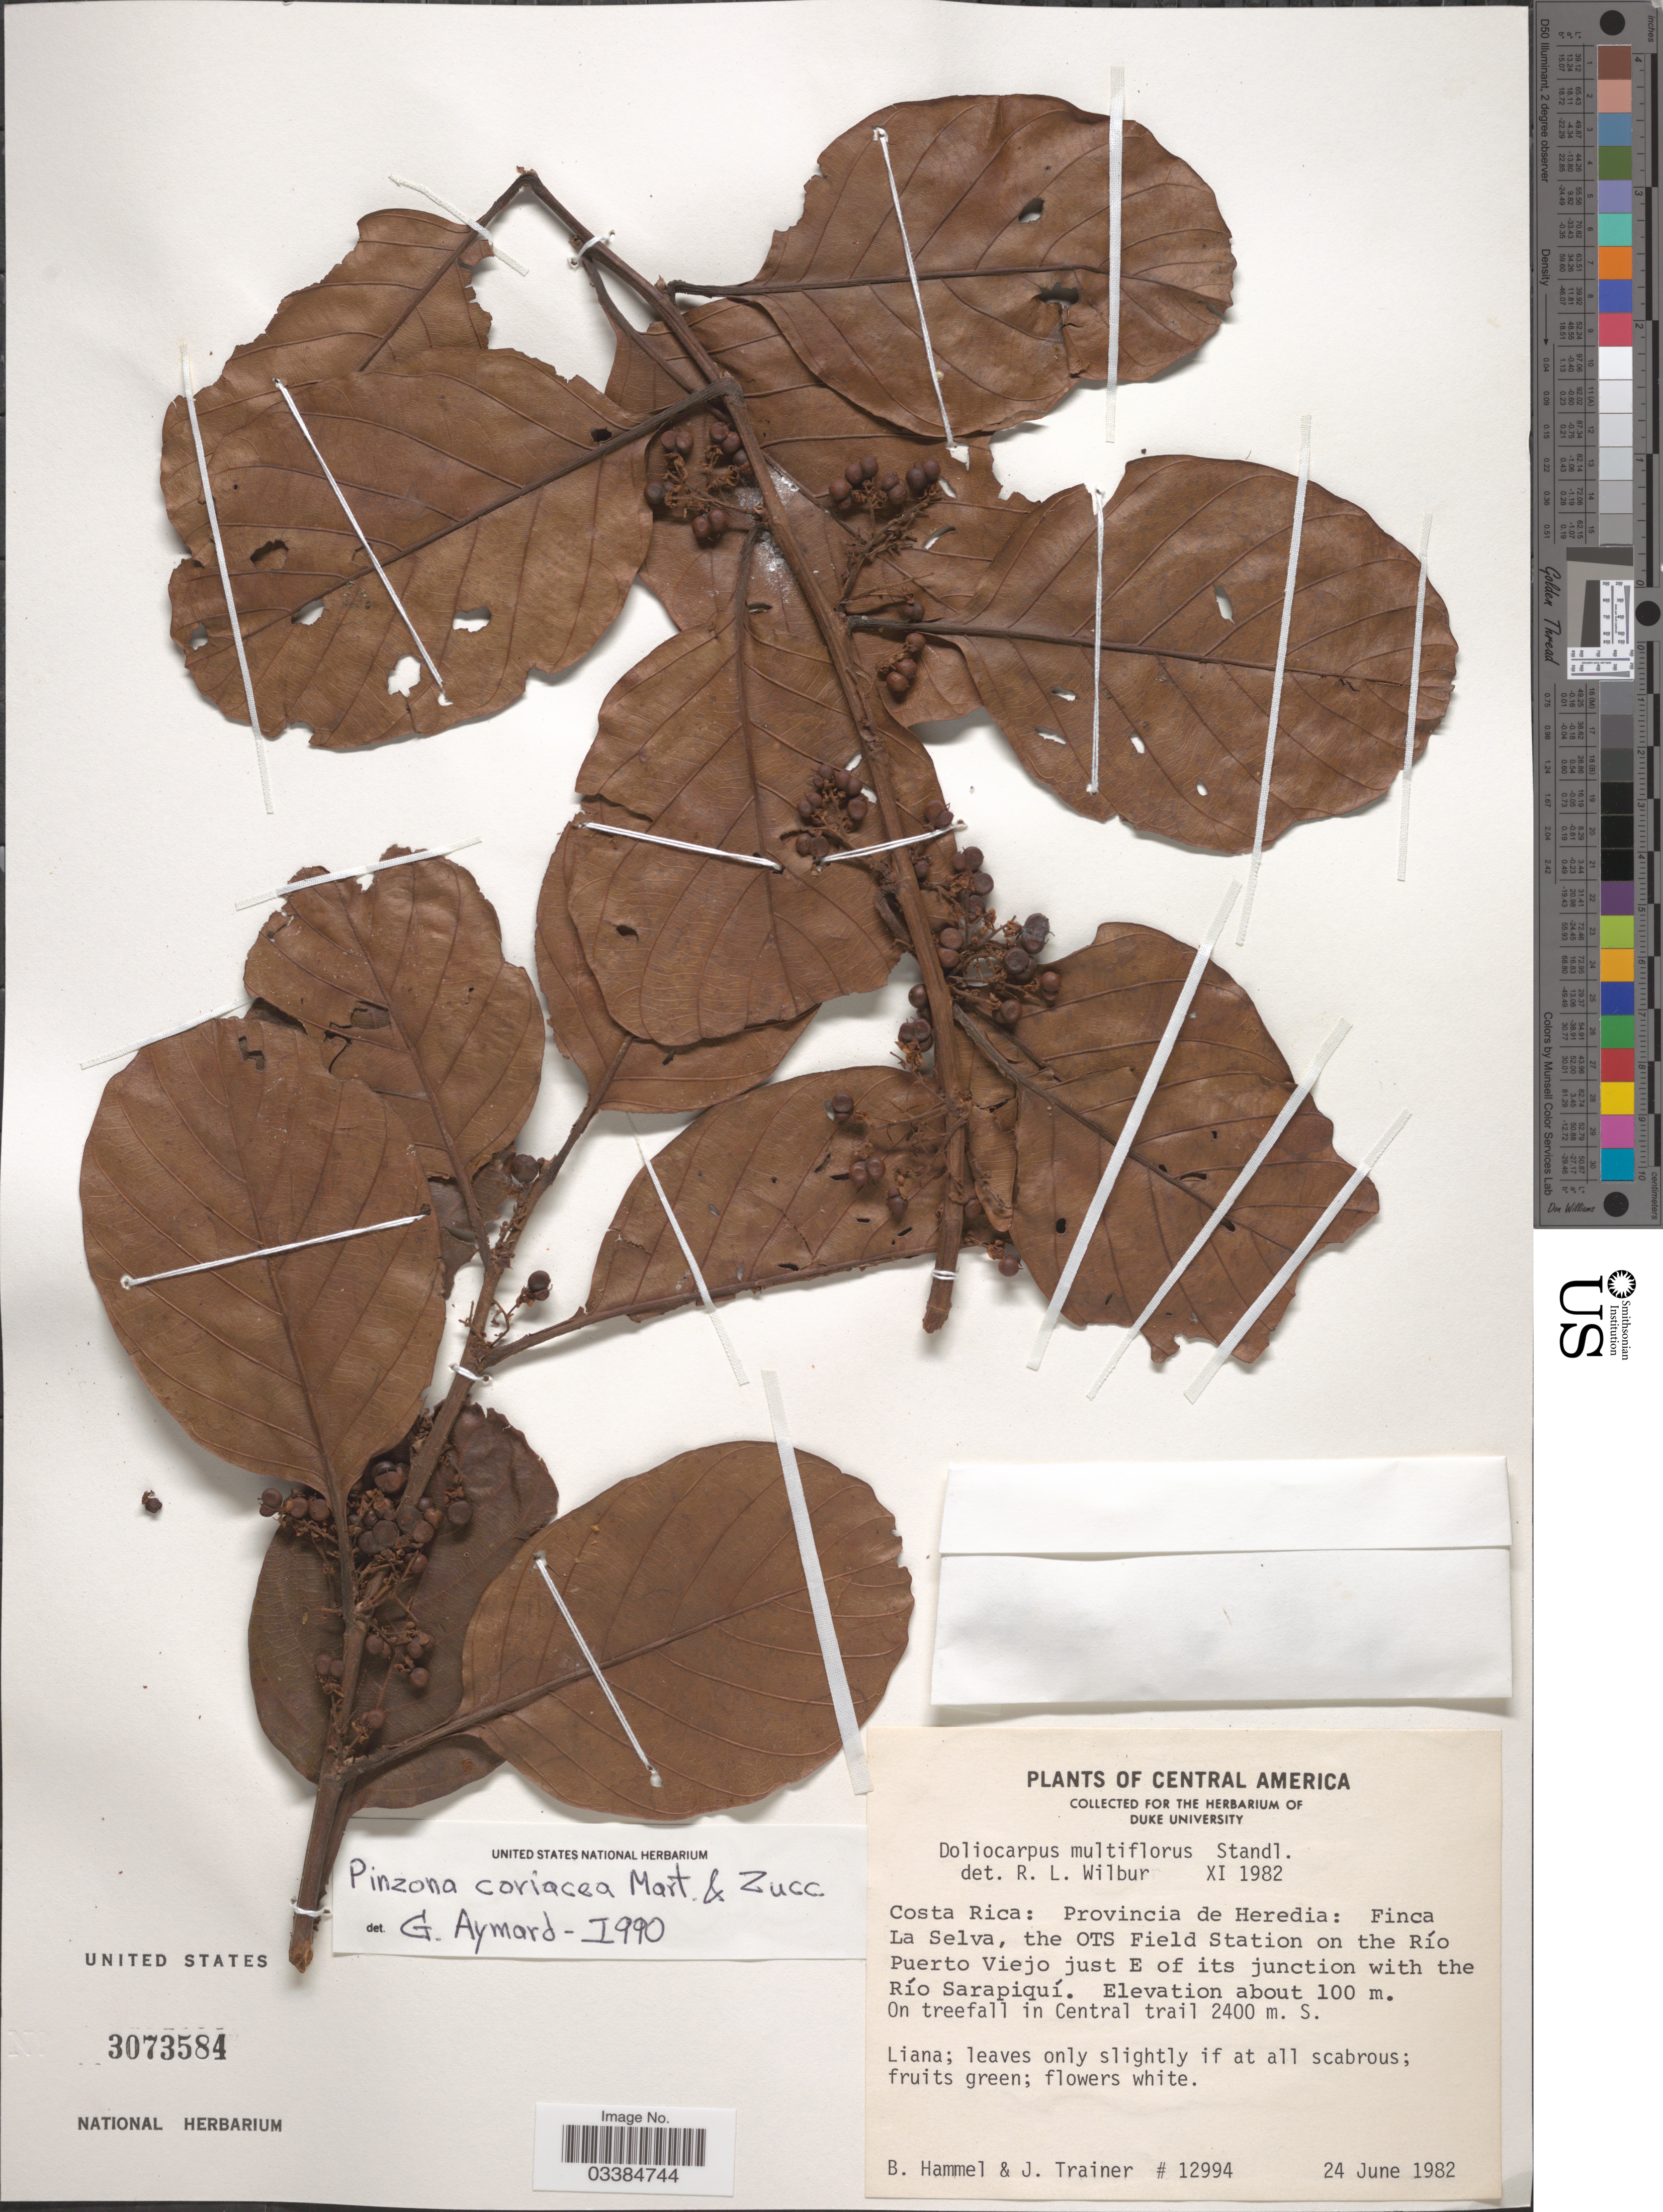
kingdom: Plantae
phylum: Tracheophyta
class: Magnoliopsida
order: Dilleniales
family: Dilleniaceae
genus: Pinzona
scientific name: Pinzona coriacea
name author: Mart. & Zucc.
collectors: B. Hammel & J. Trainer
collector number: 12994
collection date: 1982-06-24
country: Costa Rica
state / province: Heredia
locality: Finca La Selva, the OTS Field Station on the Río Puerto Viejo, just E of its junction with the Río Sarapiquí. On treefall in Central trail 2400 m. S.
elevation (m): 100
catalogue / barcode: US 3073584